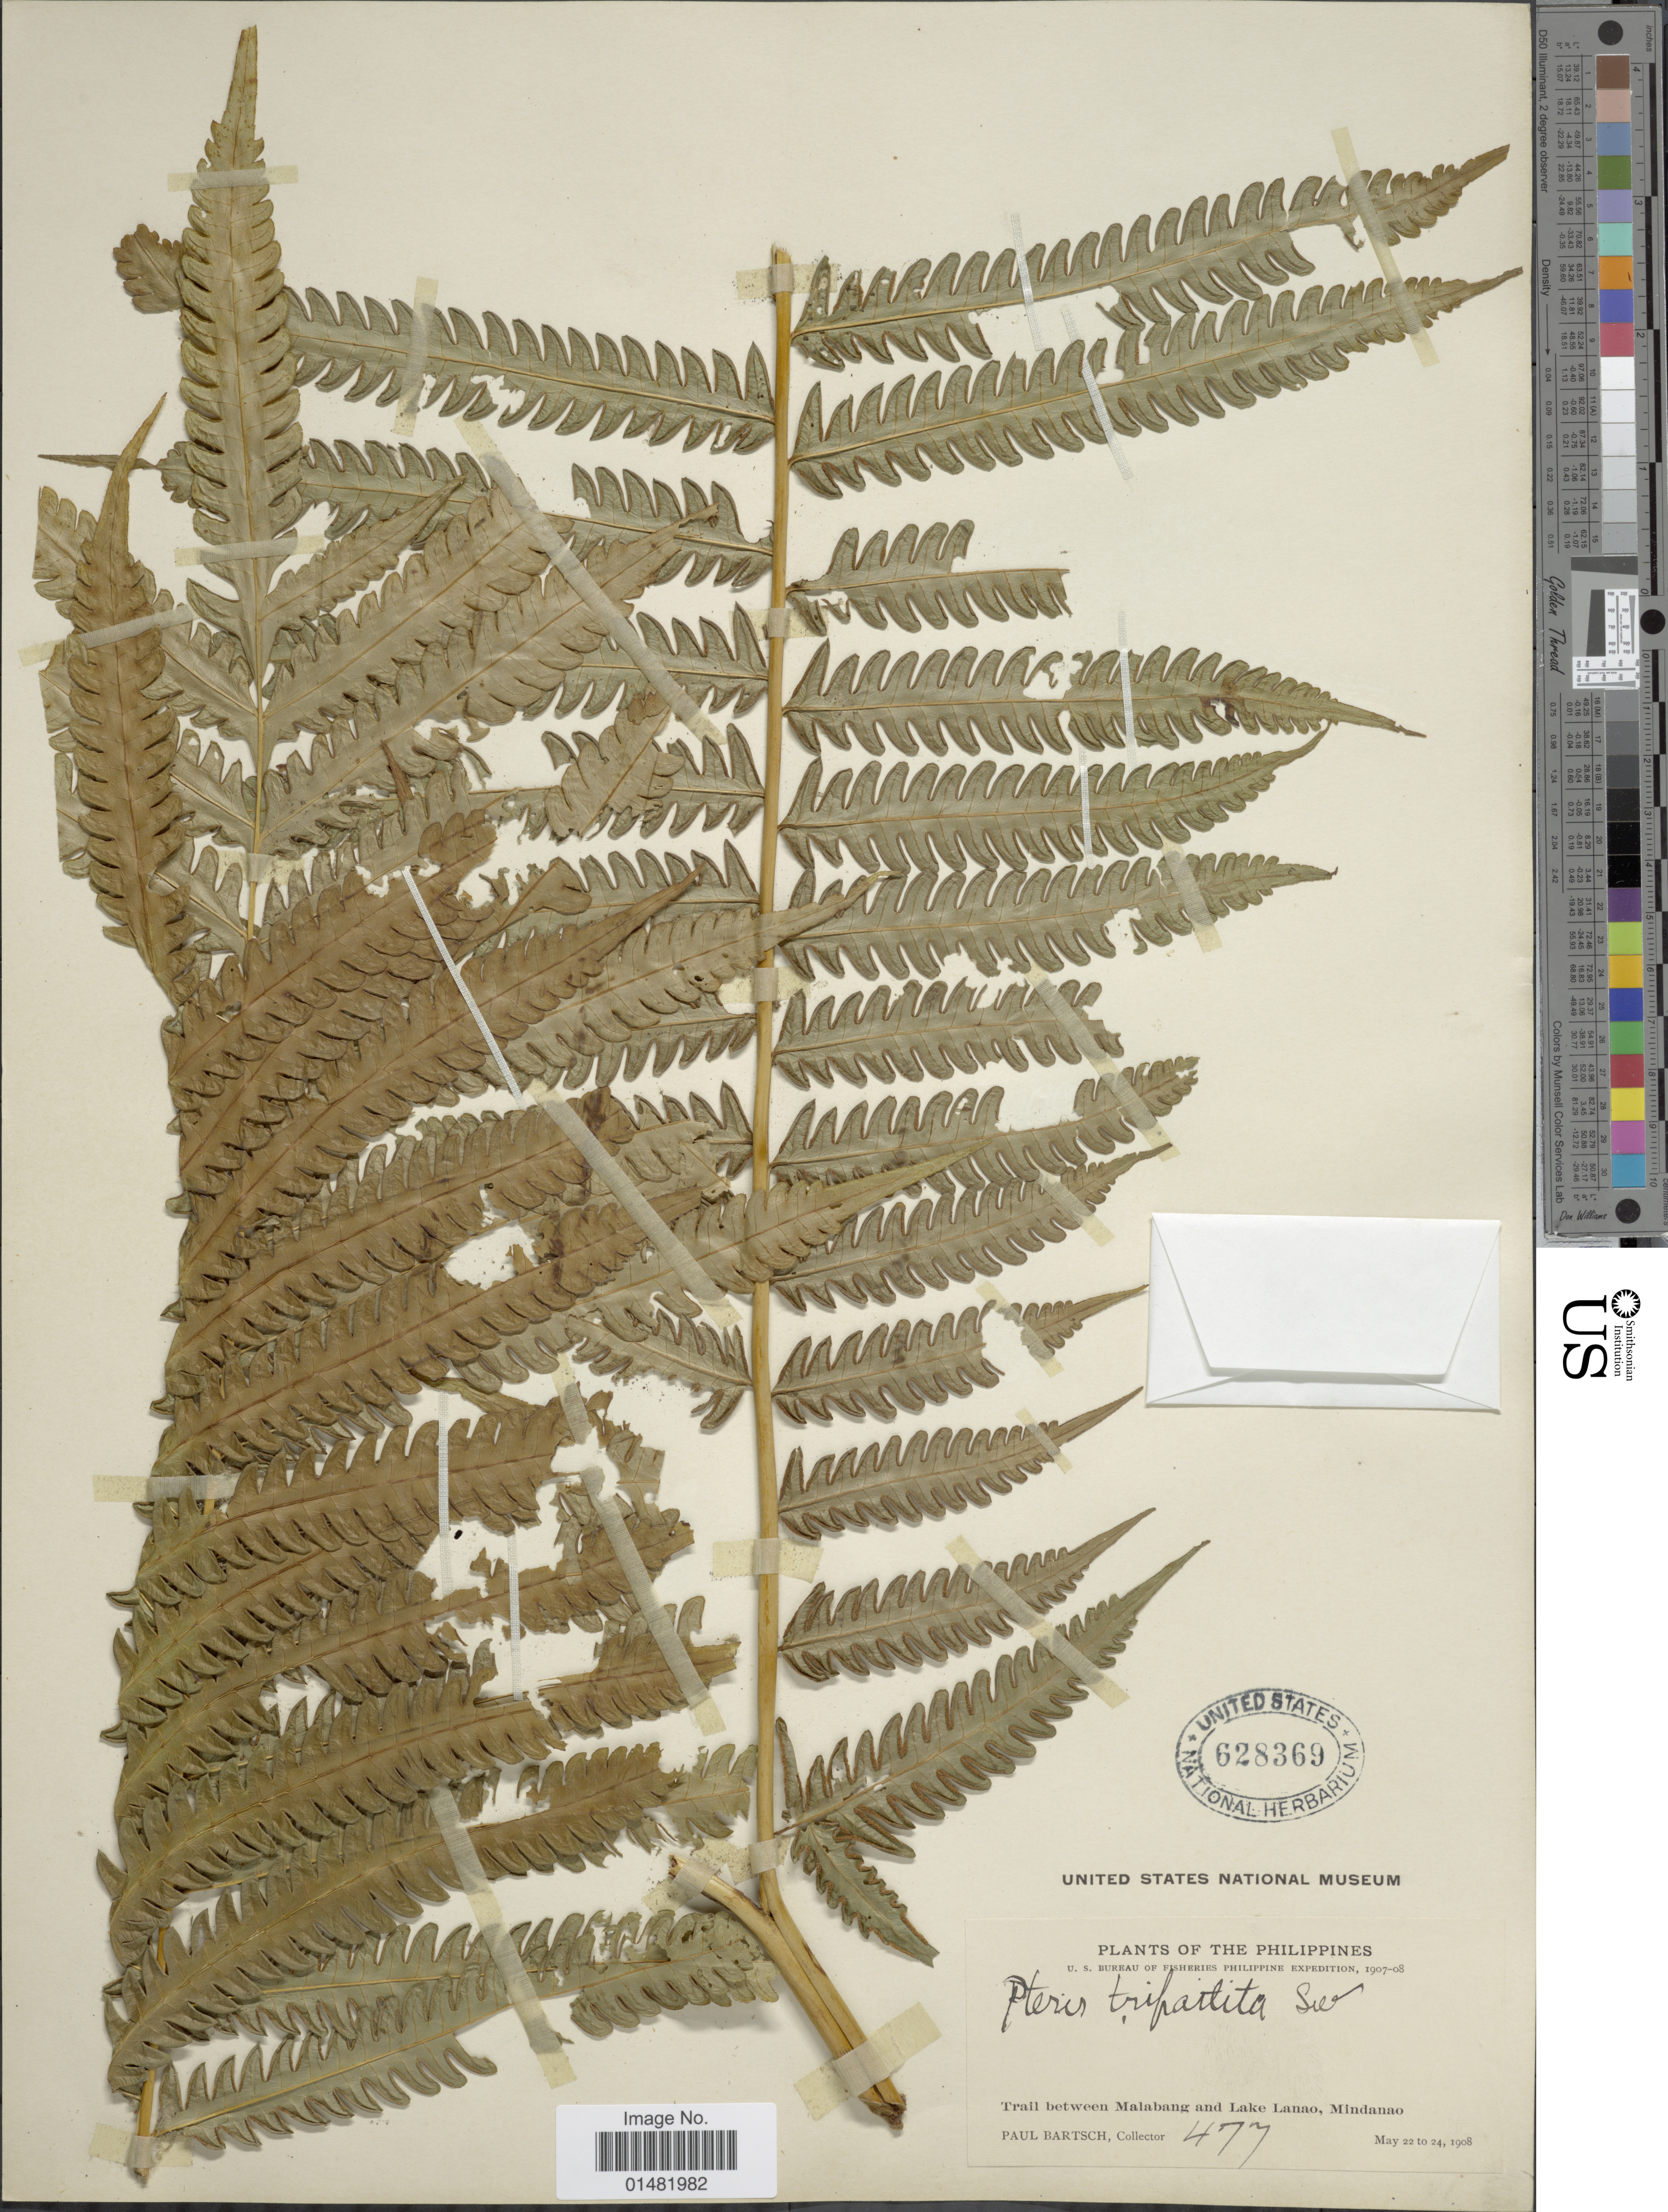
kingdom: Plantae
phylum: Tracheophyta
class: Polypodiopsida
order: Polypodiales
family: Pteridaceae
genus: Pteris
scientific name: Pteris tripartita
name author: Sw.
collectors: P. Bartsch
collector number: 477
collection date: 1908-05-22/1908-05-24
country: Philippines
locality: Trail between Malabang and Lake Lanao, Mindanao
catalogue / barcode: US 628369